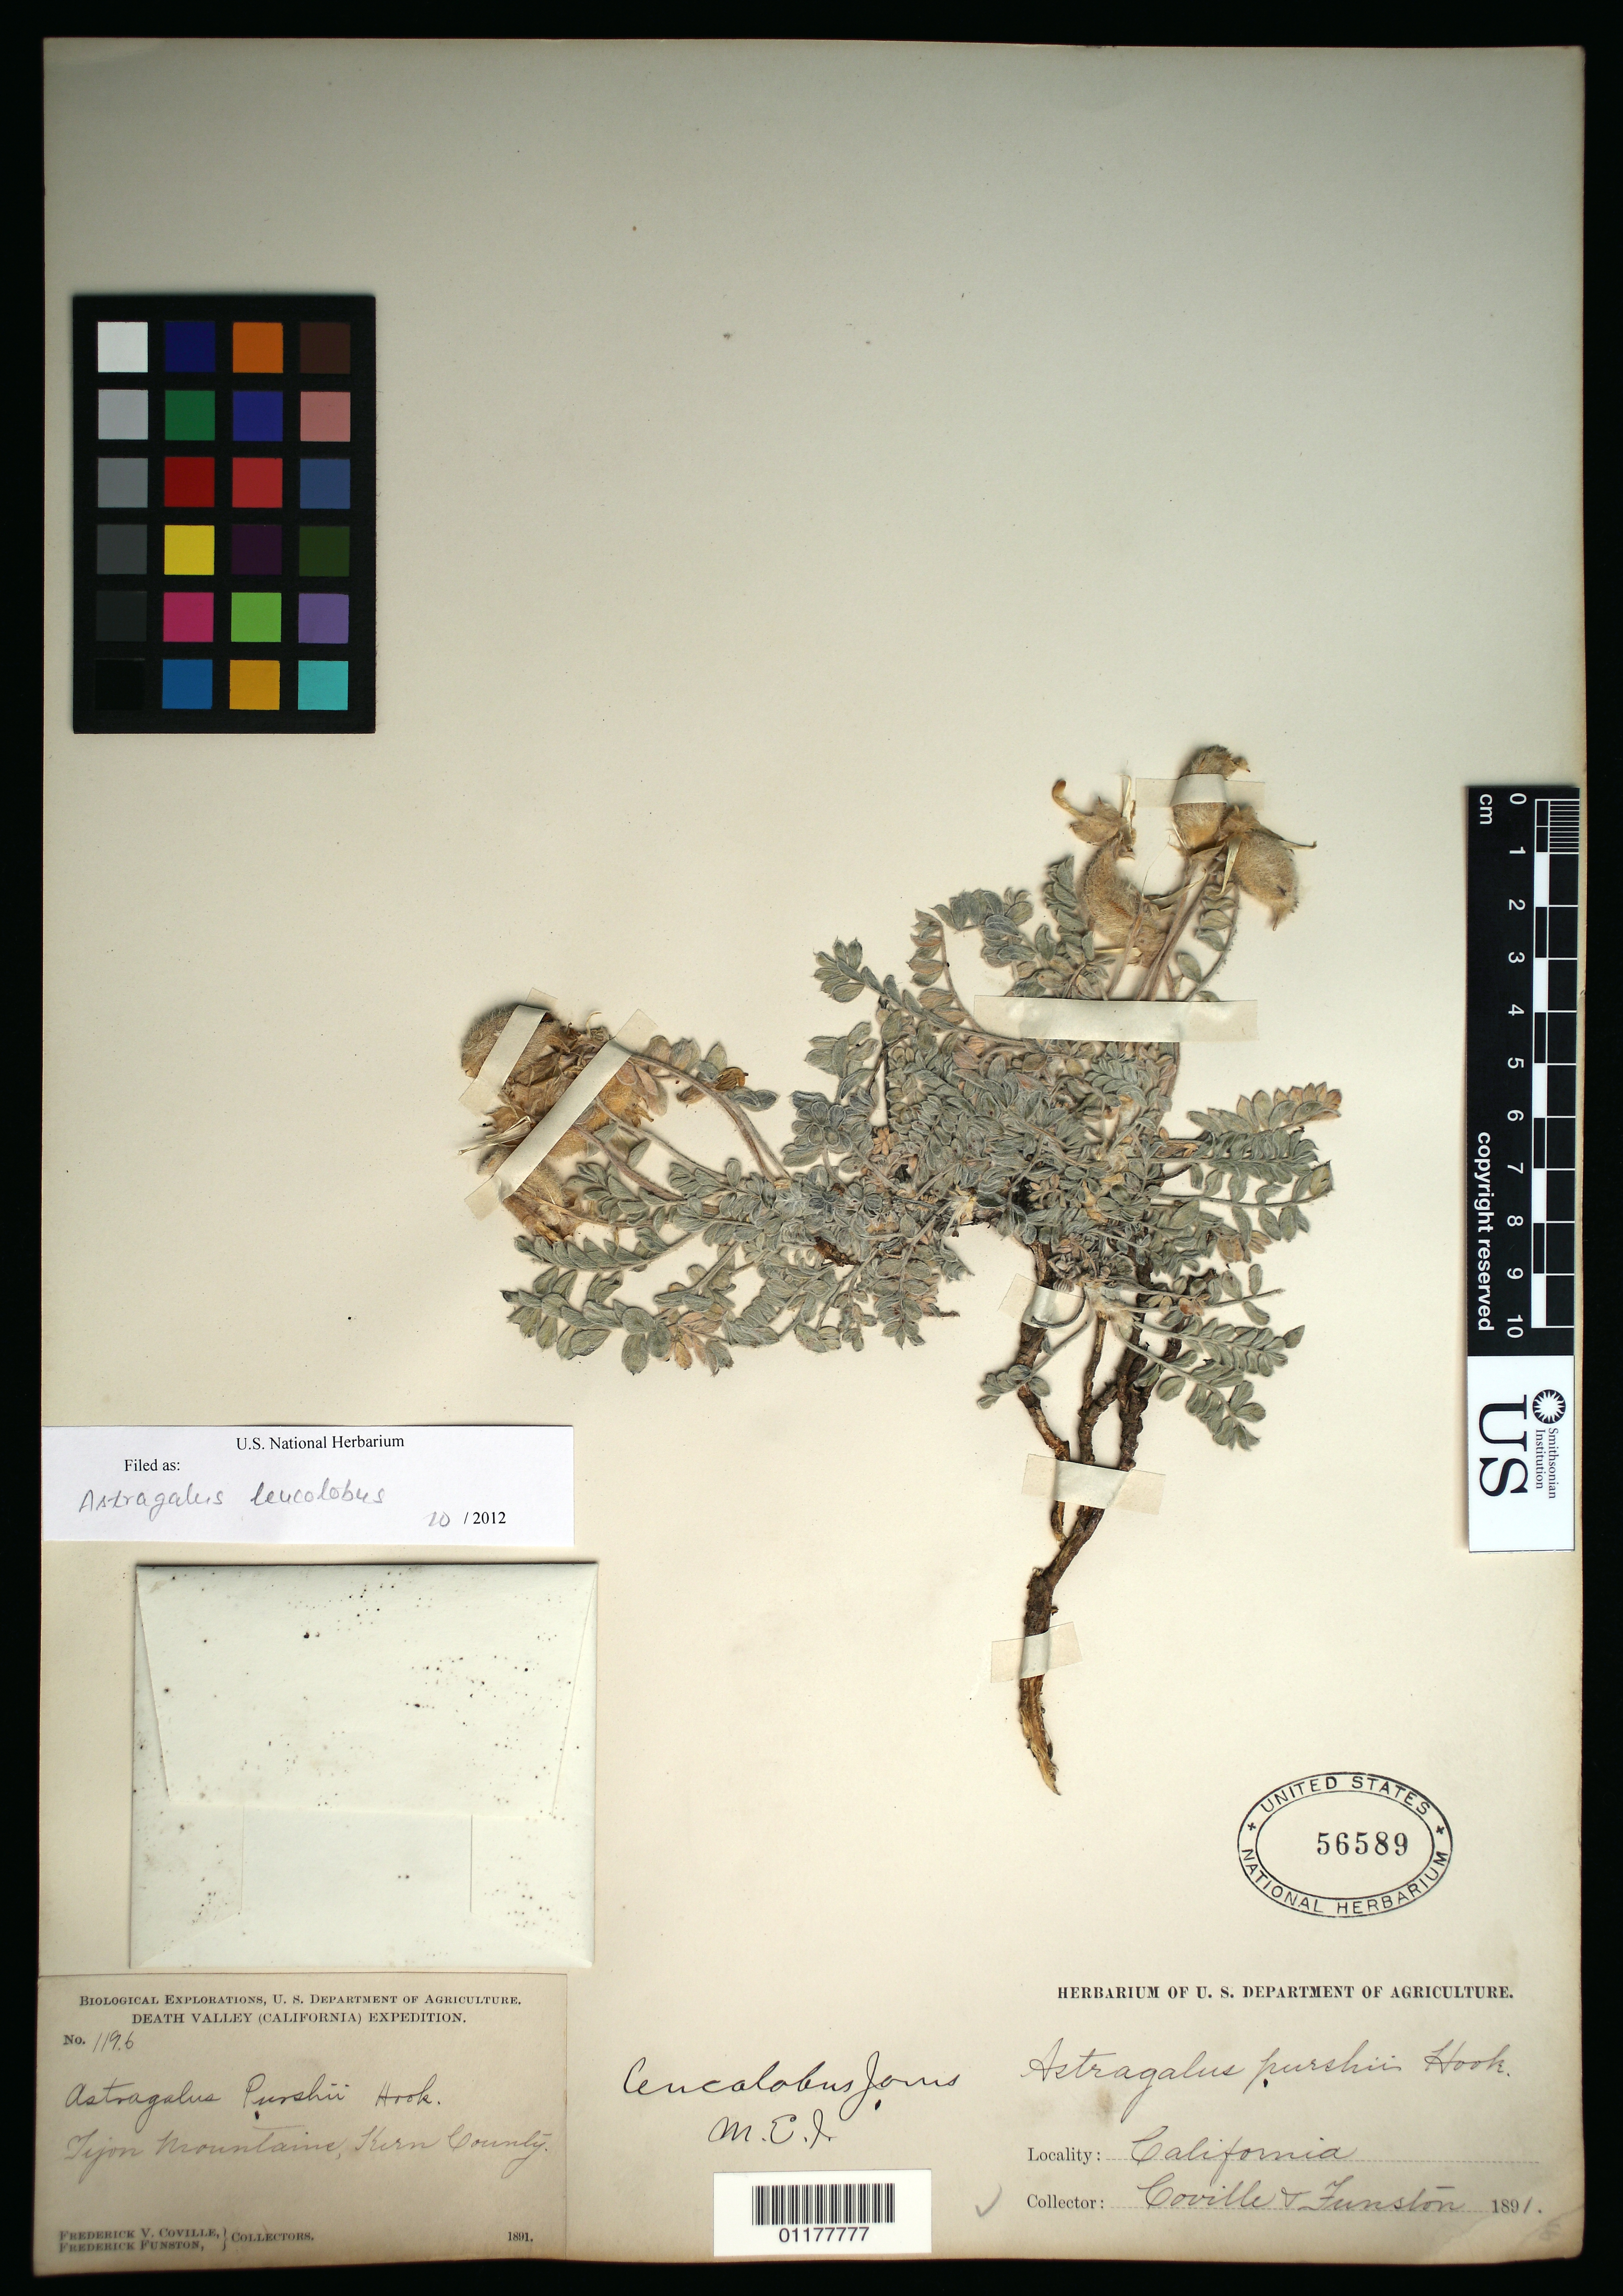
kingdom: Plantae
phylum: Tracheophyta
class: Magnoliopsida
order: Fabales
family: Fabaceae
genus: Astragalus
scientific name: Astragalus leucolobus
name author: S. Watson ex M.E. Jones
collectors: F. V. Coville & F. Funston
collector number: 1196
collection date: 1891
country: United States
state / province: California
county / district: Kern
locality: Tejon Mts.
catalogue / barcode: US 56589